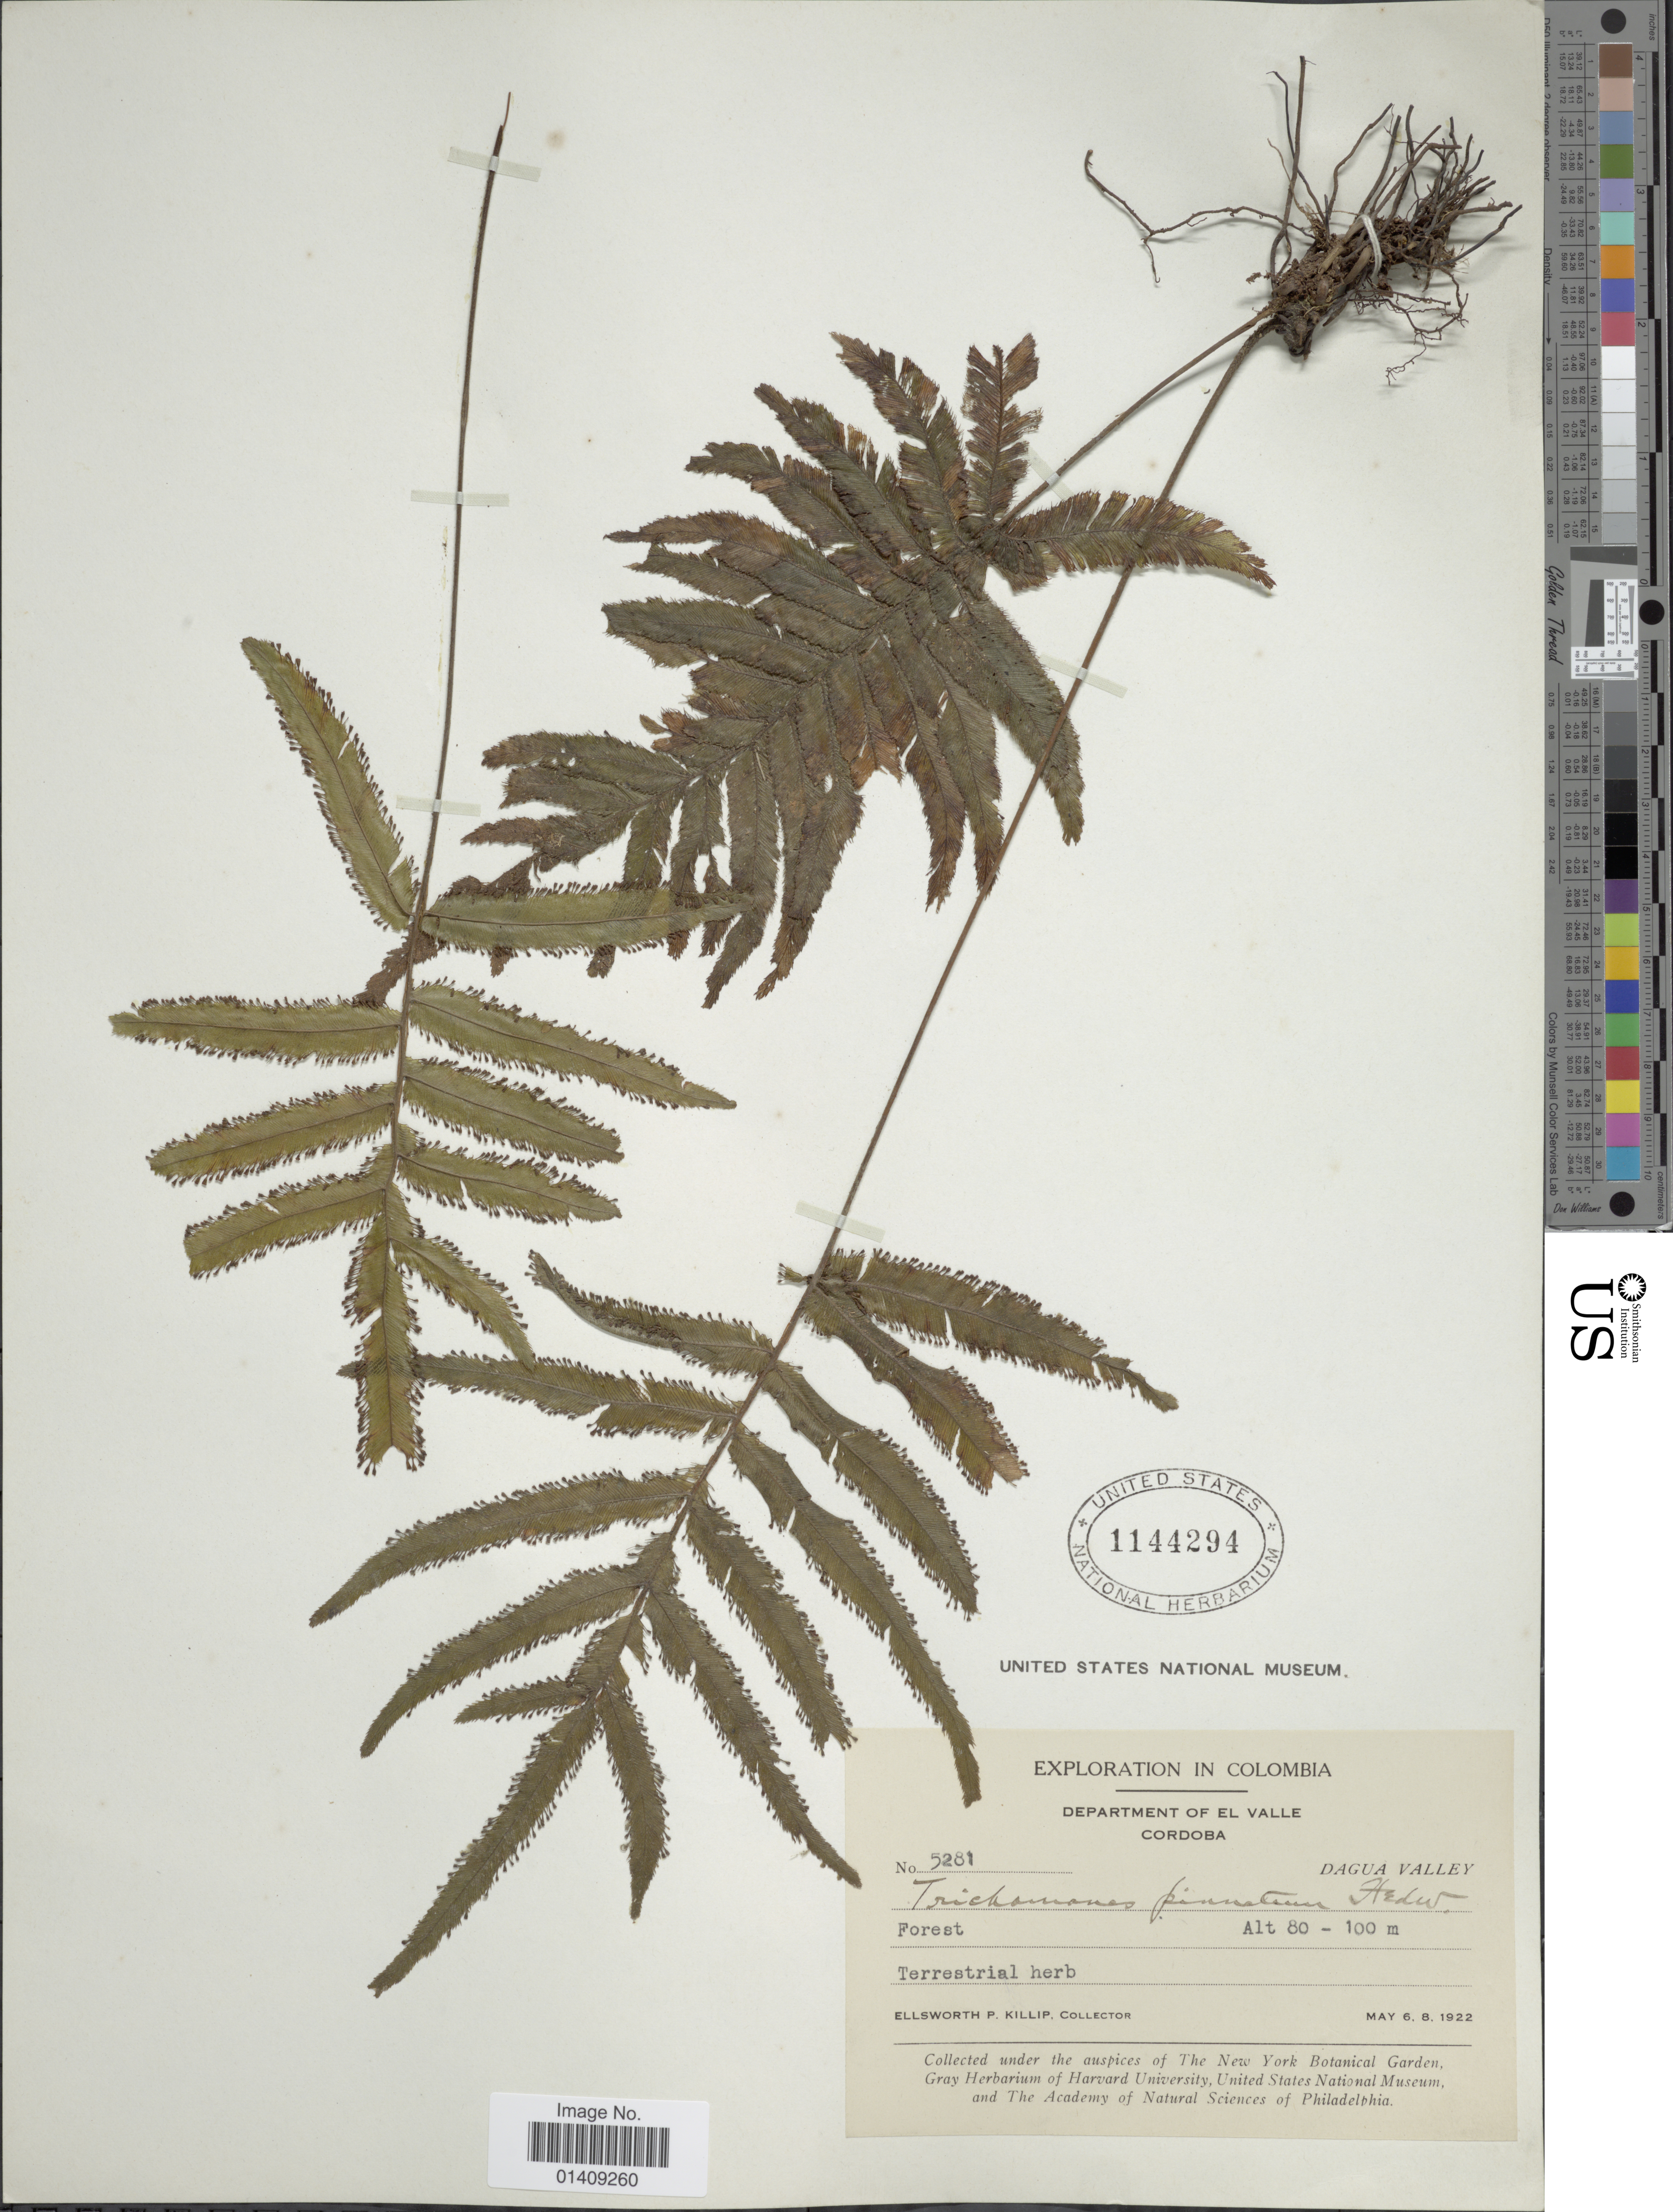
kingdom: Plantae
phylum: Tracheophyta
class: Polypodiopsida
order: Hymenophyllales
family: Hymenophyllaceae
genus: Trichomanes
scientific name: Trichomanes pinnatum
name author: Hedw.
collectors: E. P. Killip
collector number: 5281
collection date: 1922-05-06/1922-05-08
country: Colombia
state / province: Córdoba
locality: Department of el Valle Cordoba Dagua valley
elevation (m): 80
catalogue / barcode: US 1144294